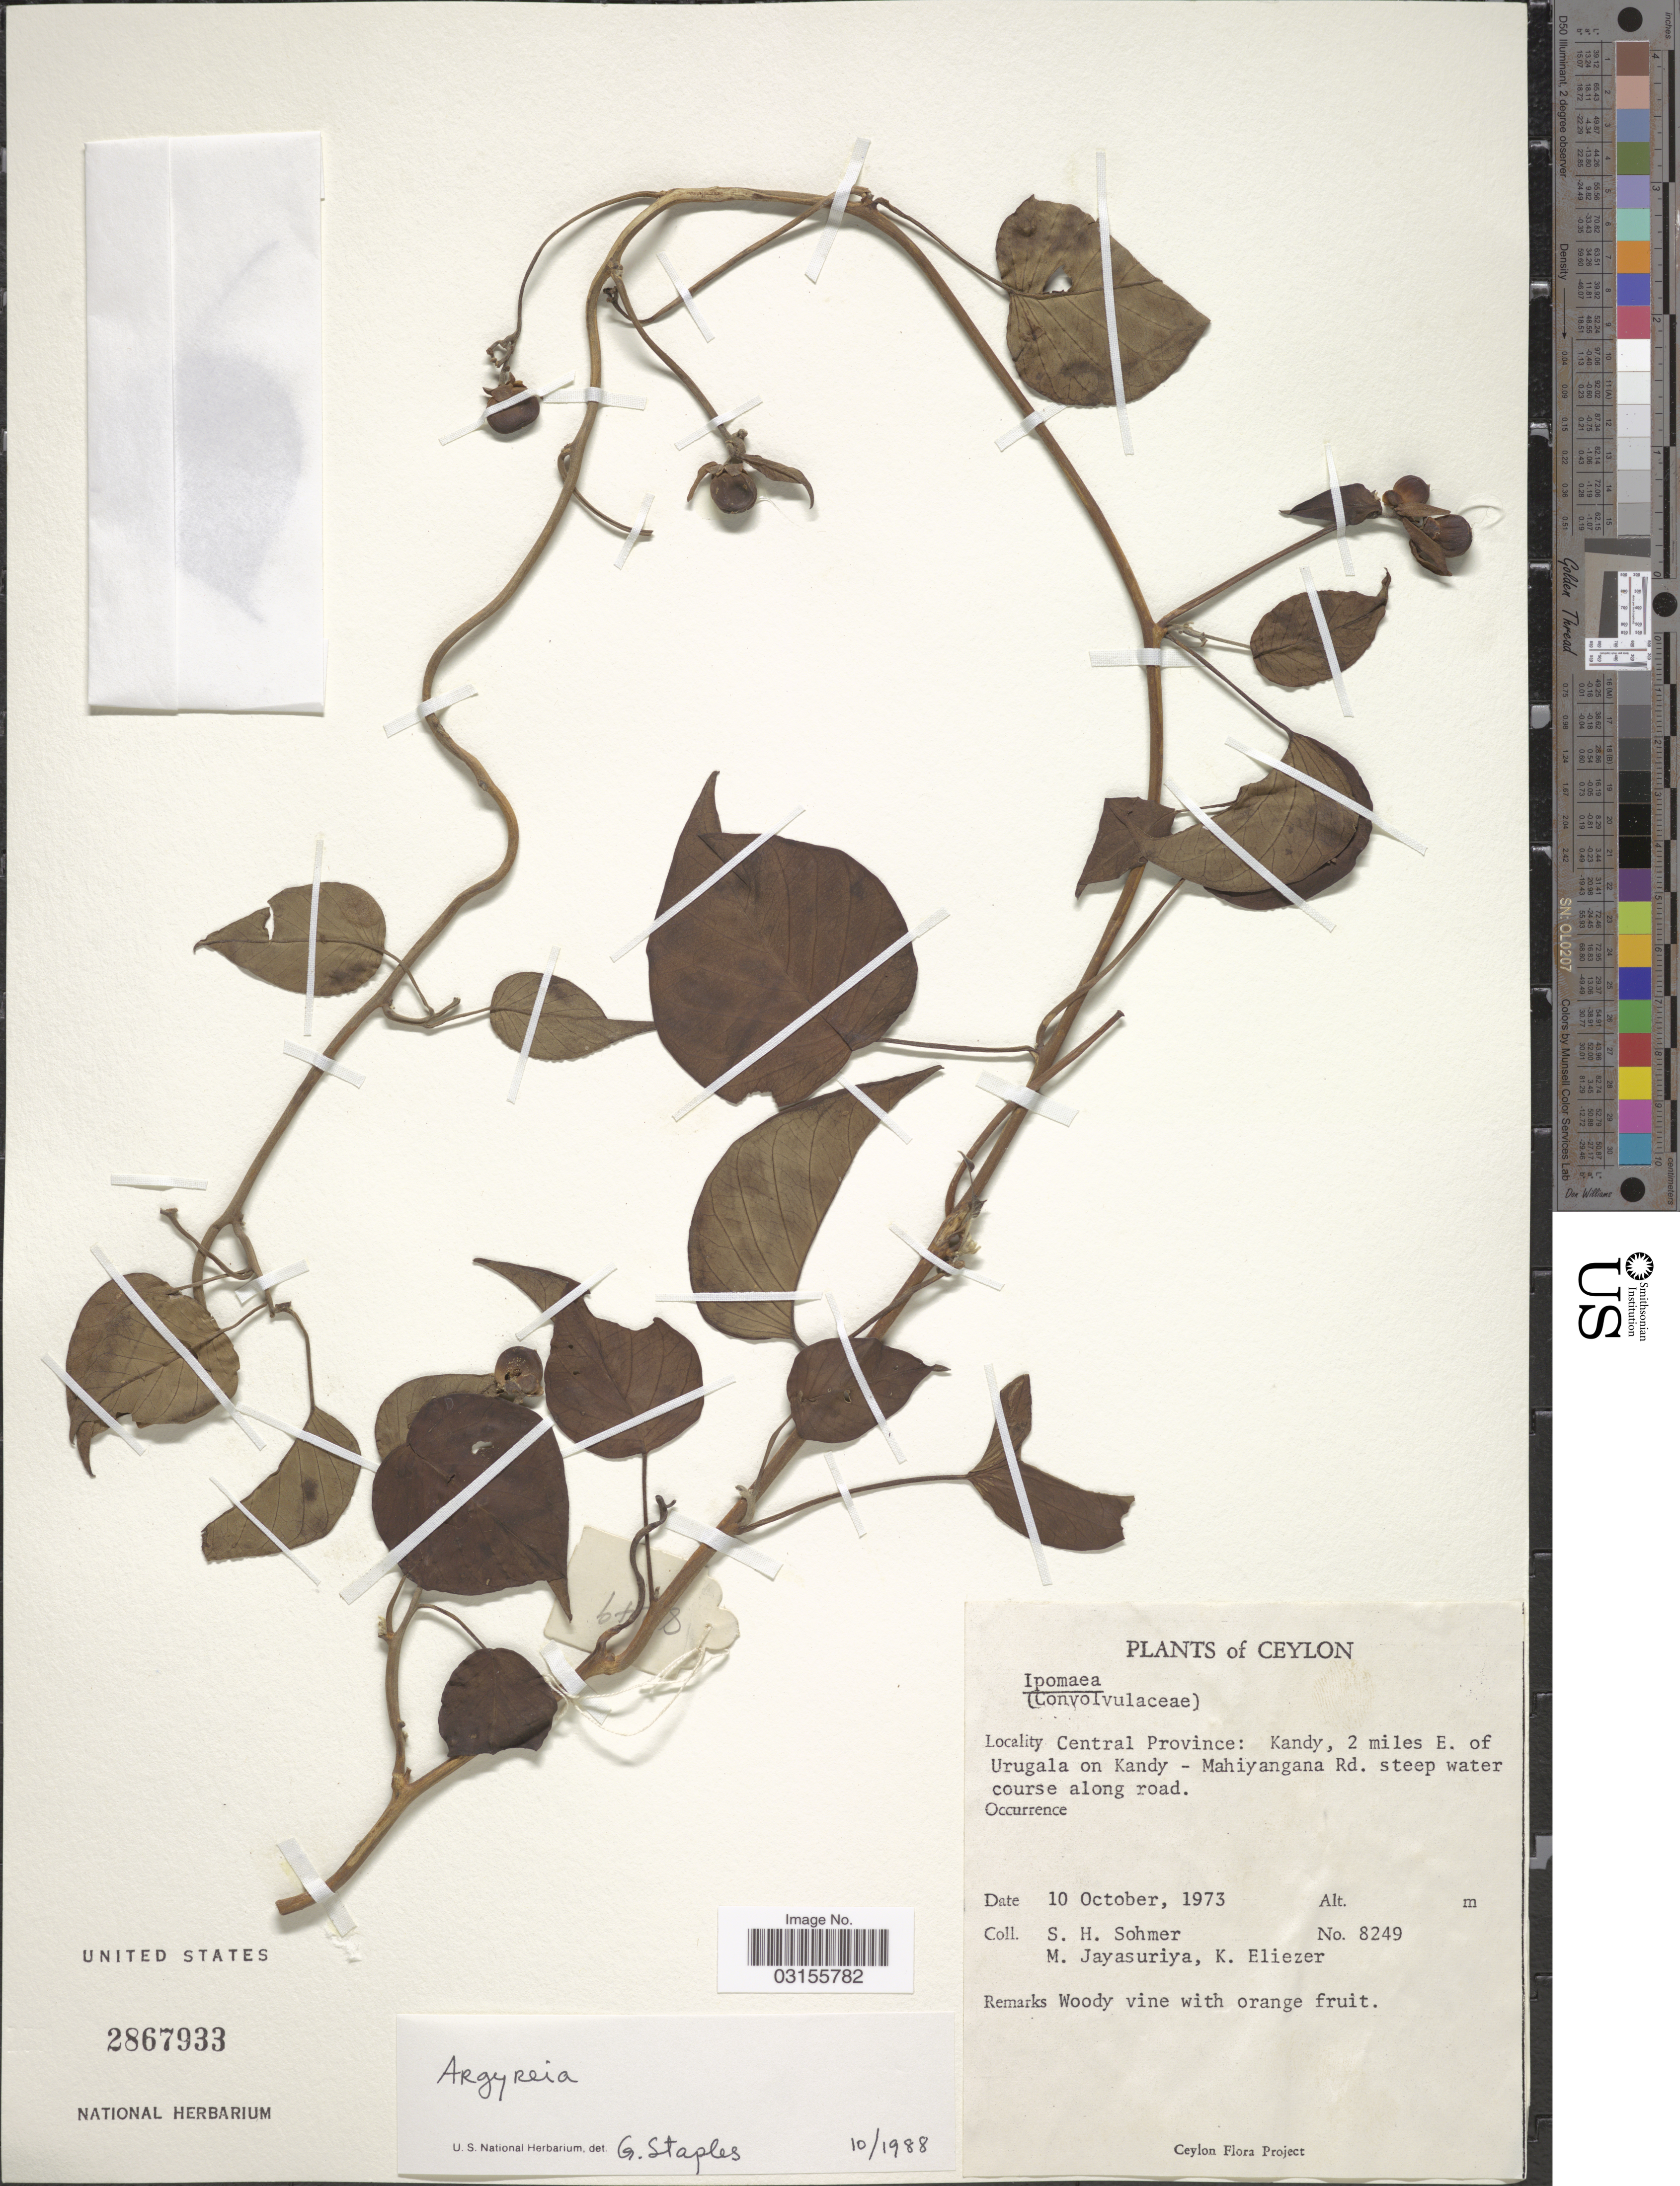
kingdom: Plantae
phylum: Tracheophyta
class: Magnoliopsida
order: Solanales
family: Convolvulaceae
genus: Argyreia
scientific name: Argyreia sp.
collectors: S. H. Sohmer, M. Jayasuriya & K. Eliezer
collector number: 8249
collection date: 1973-10-10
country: Sri Lanka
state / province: Central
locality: Ceylon. Kandy, 2 miles E. of Urugala on Kandy - Mahiyangana Rd.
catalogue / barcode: US 2867933